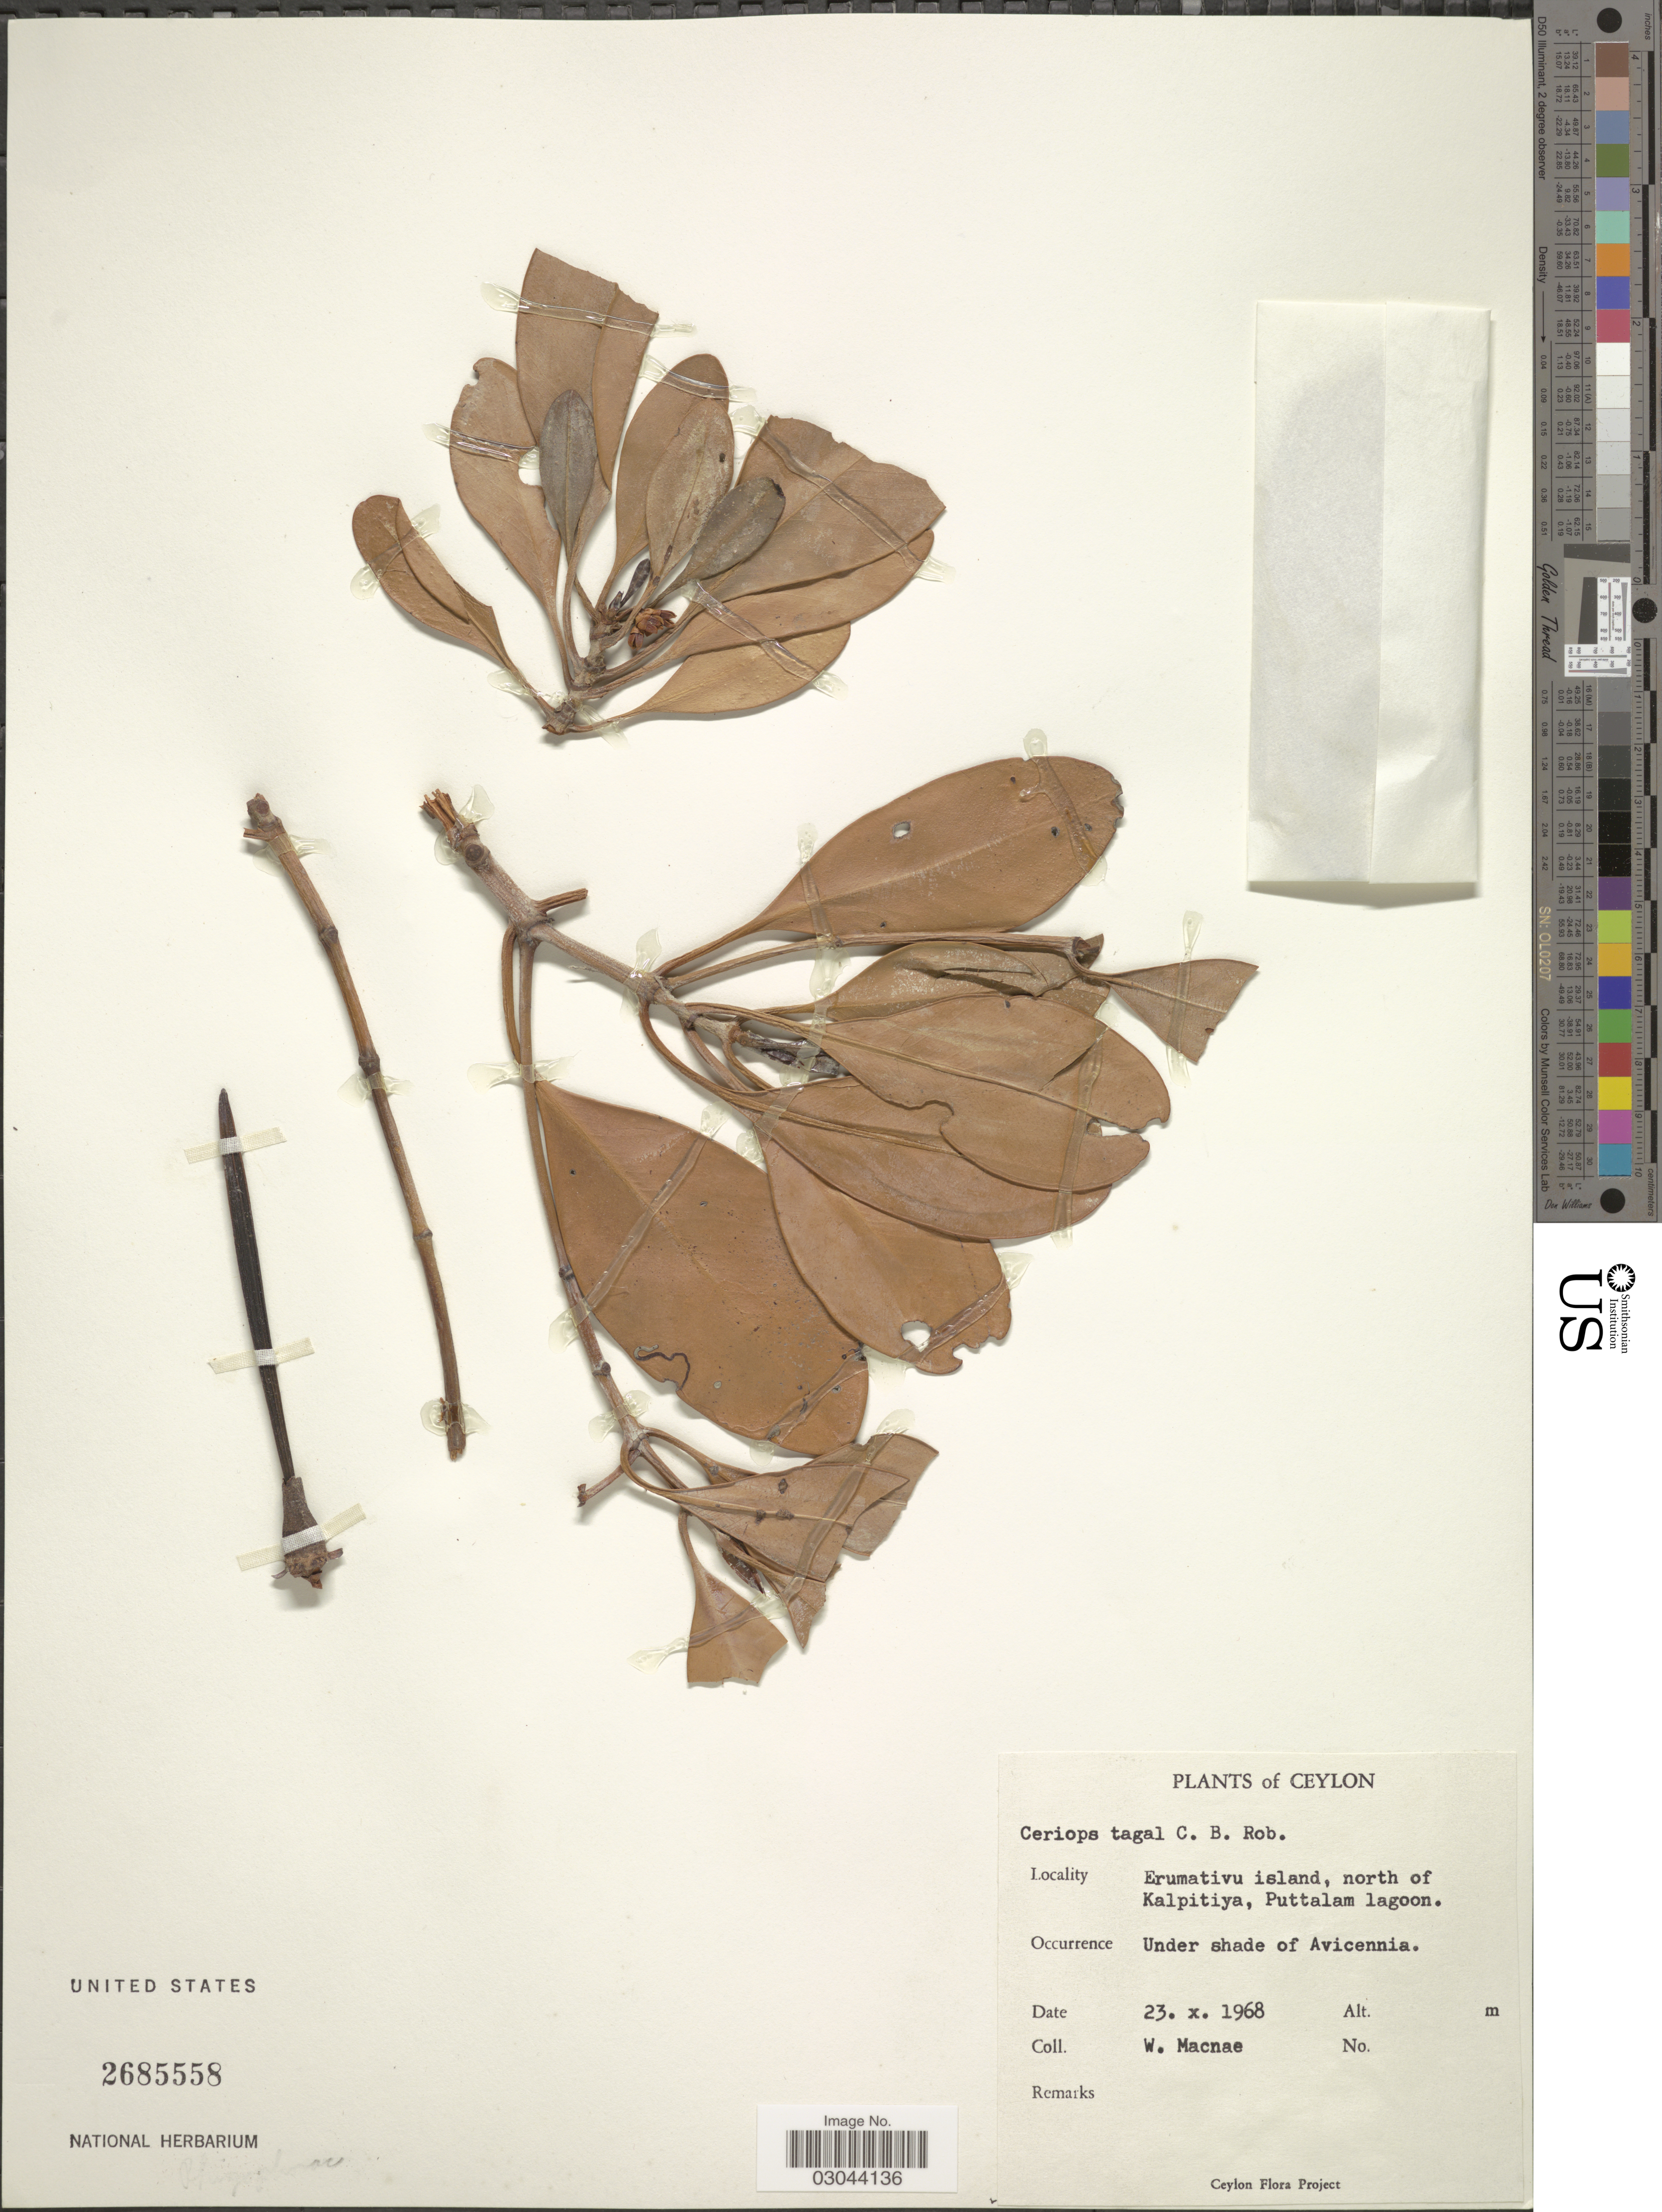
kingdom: Plantae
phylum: Tracheophyta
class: Magnoliopsida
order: Malpighiales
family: Rhizophoraceae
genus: Ceriops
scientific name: Ceriops tagal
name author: (Perr.) C.B. Rob.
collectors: W. MacNae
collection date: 1968-10-23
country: Sri Lanka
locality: Ceylon. Erumativu island, north of Kalpitiya, Puttalam lagoon.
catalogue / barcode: US 2685558